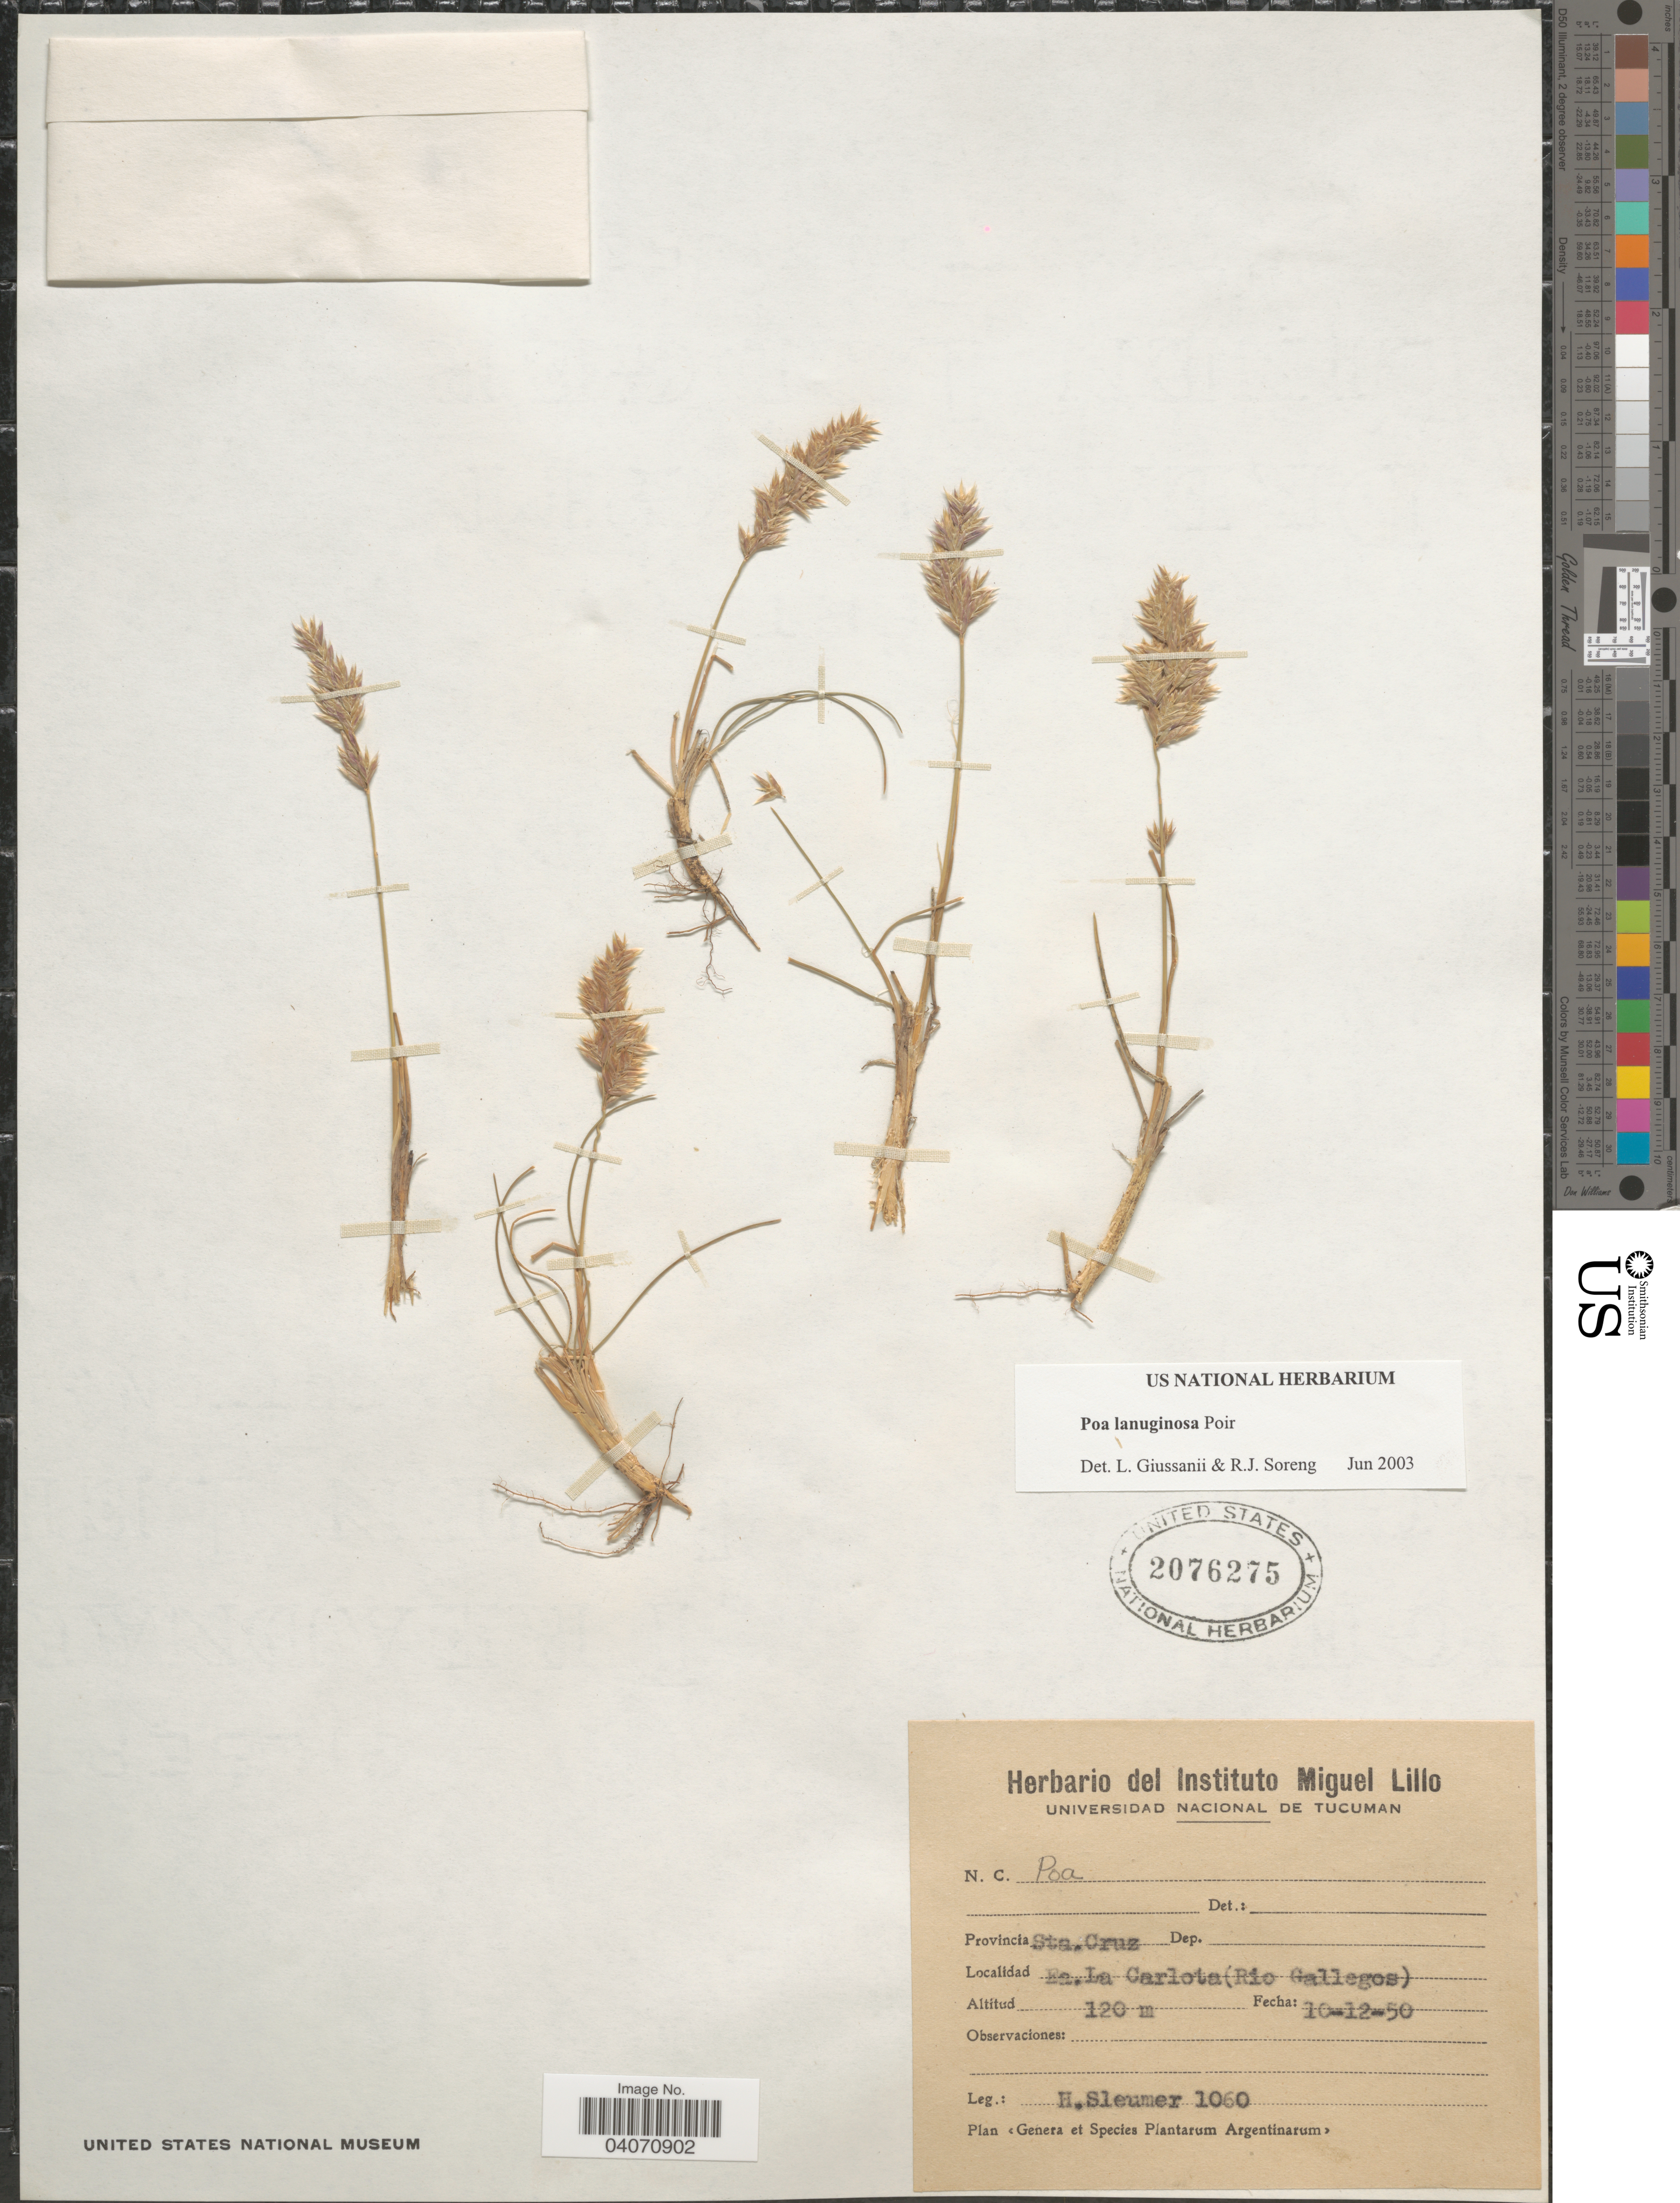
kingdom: Plantae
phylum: Tracheophyta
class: Liliopsida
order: Poales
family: Poaceae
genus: Poa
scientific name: Poa lanuginosa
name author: Poir.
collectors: H. O. Sleumer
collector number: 1060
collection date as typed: Transcribed d/m/y: 10/12/50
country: Argentina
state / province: Santa Cruz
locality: Ea. La Carlota (Rio Gallegos)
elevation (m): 120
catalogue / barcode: US 2076275